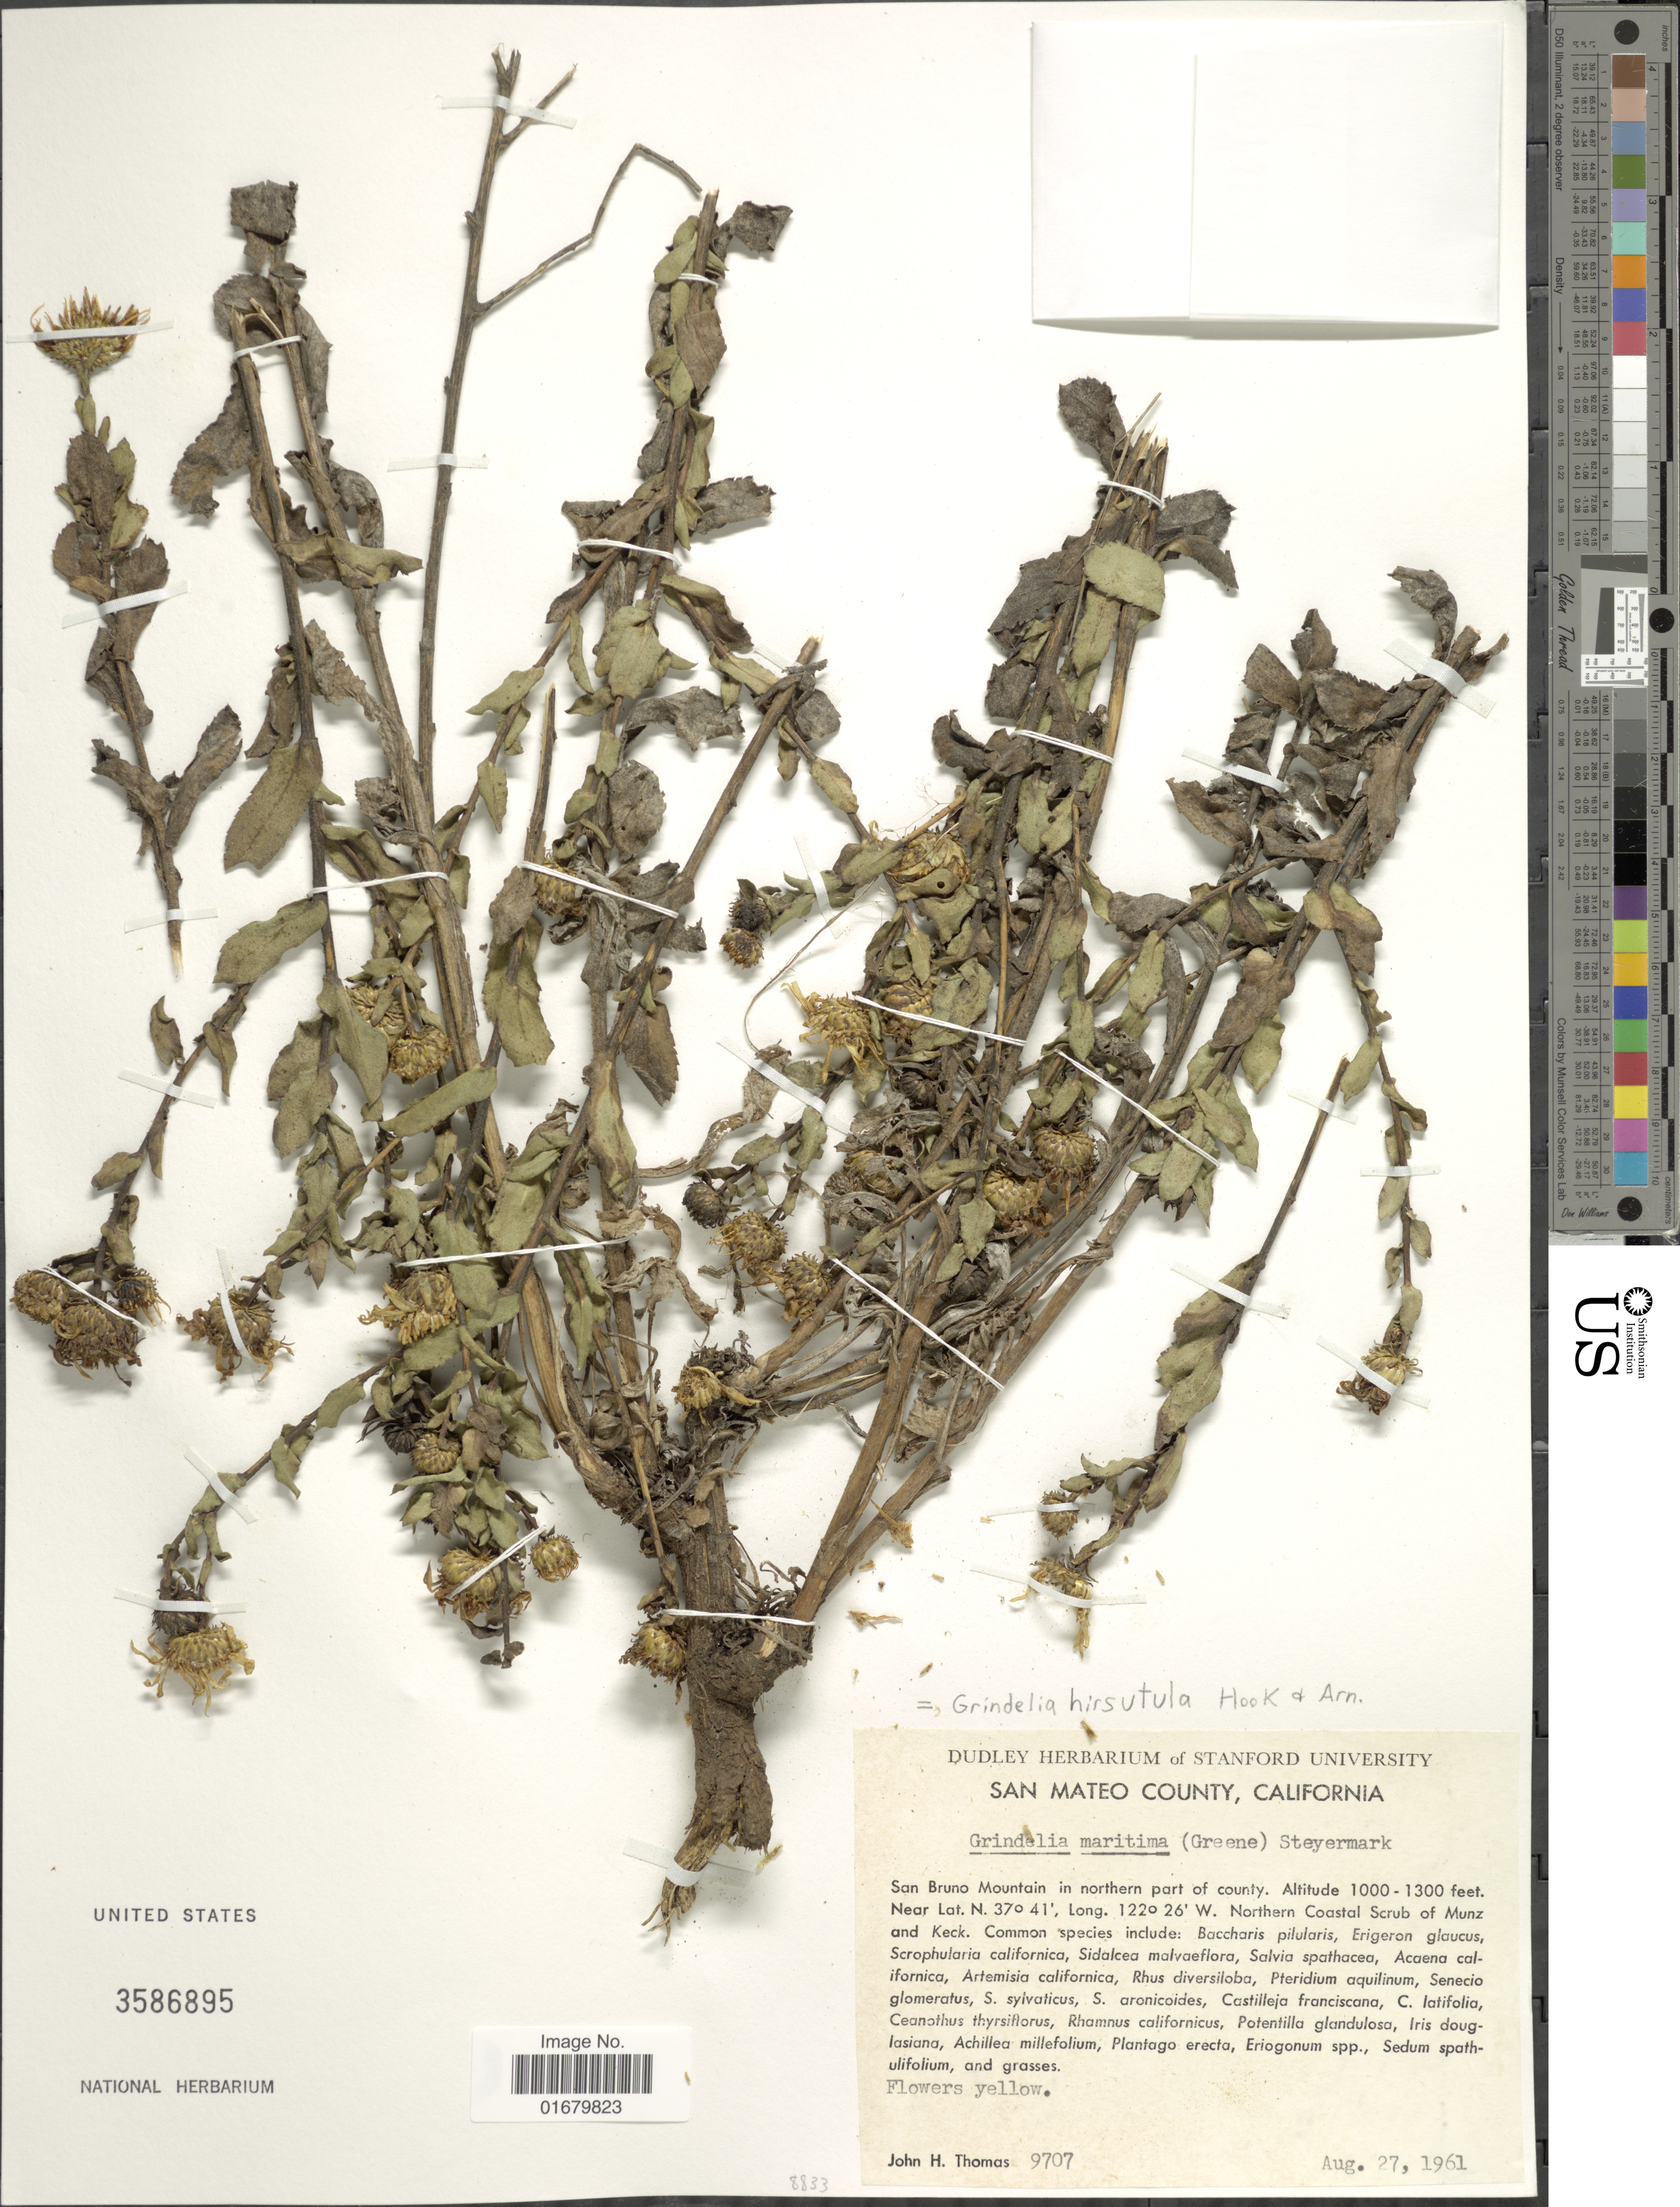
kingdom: Plantae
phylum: Tracheophyta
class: Magnoliopsida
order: Asterales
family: Asteraceae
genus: Grindelia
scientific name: Grindelia hirsutula var. hirsutula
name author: Hook. & Arn.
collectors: J. H. Thomas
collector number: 9707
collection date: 1961-08-27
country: United States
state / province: California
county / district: San Mateo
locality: San Mateo County, San Bruno Mountain in northern part of county.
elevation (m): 305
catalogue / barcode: US 3586895